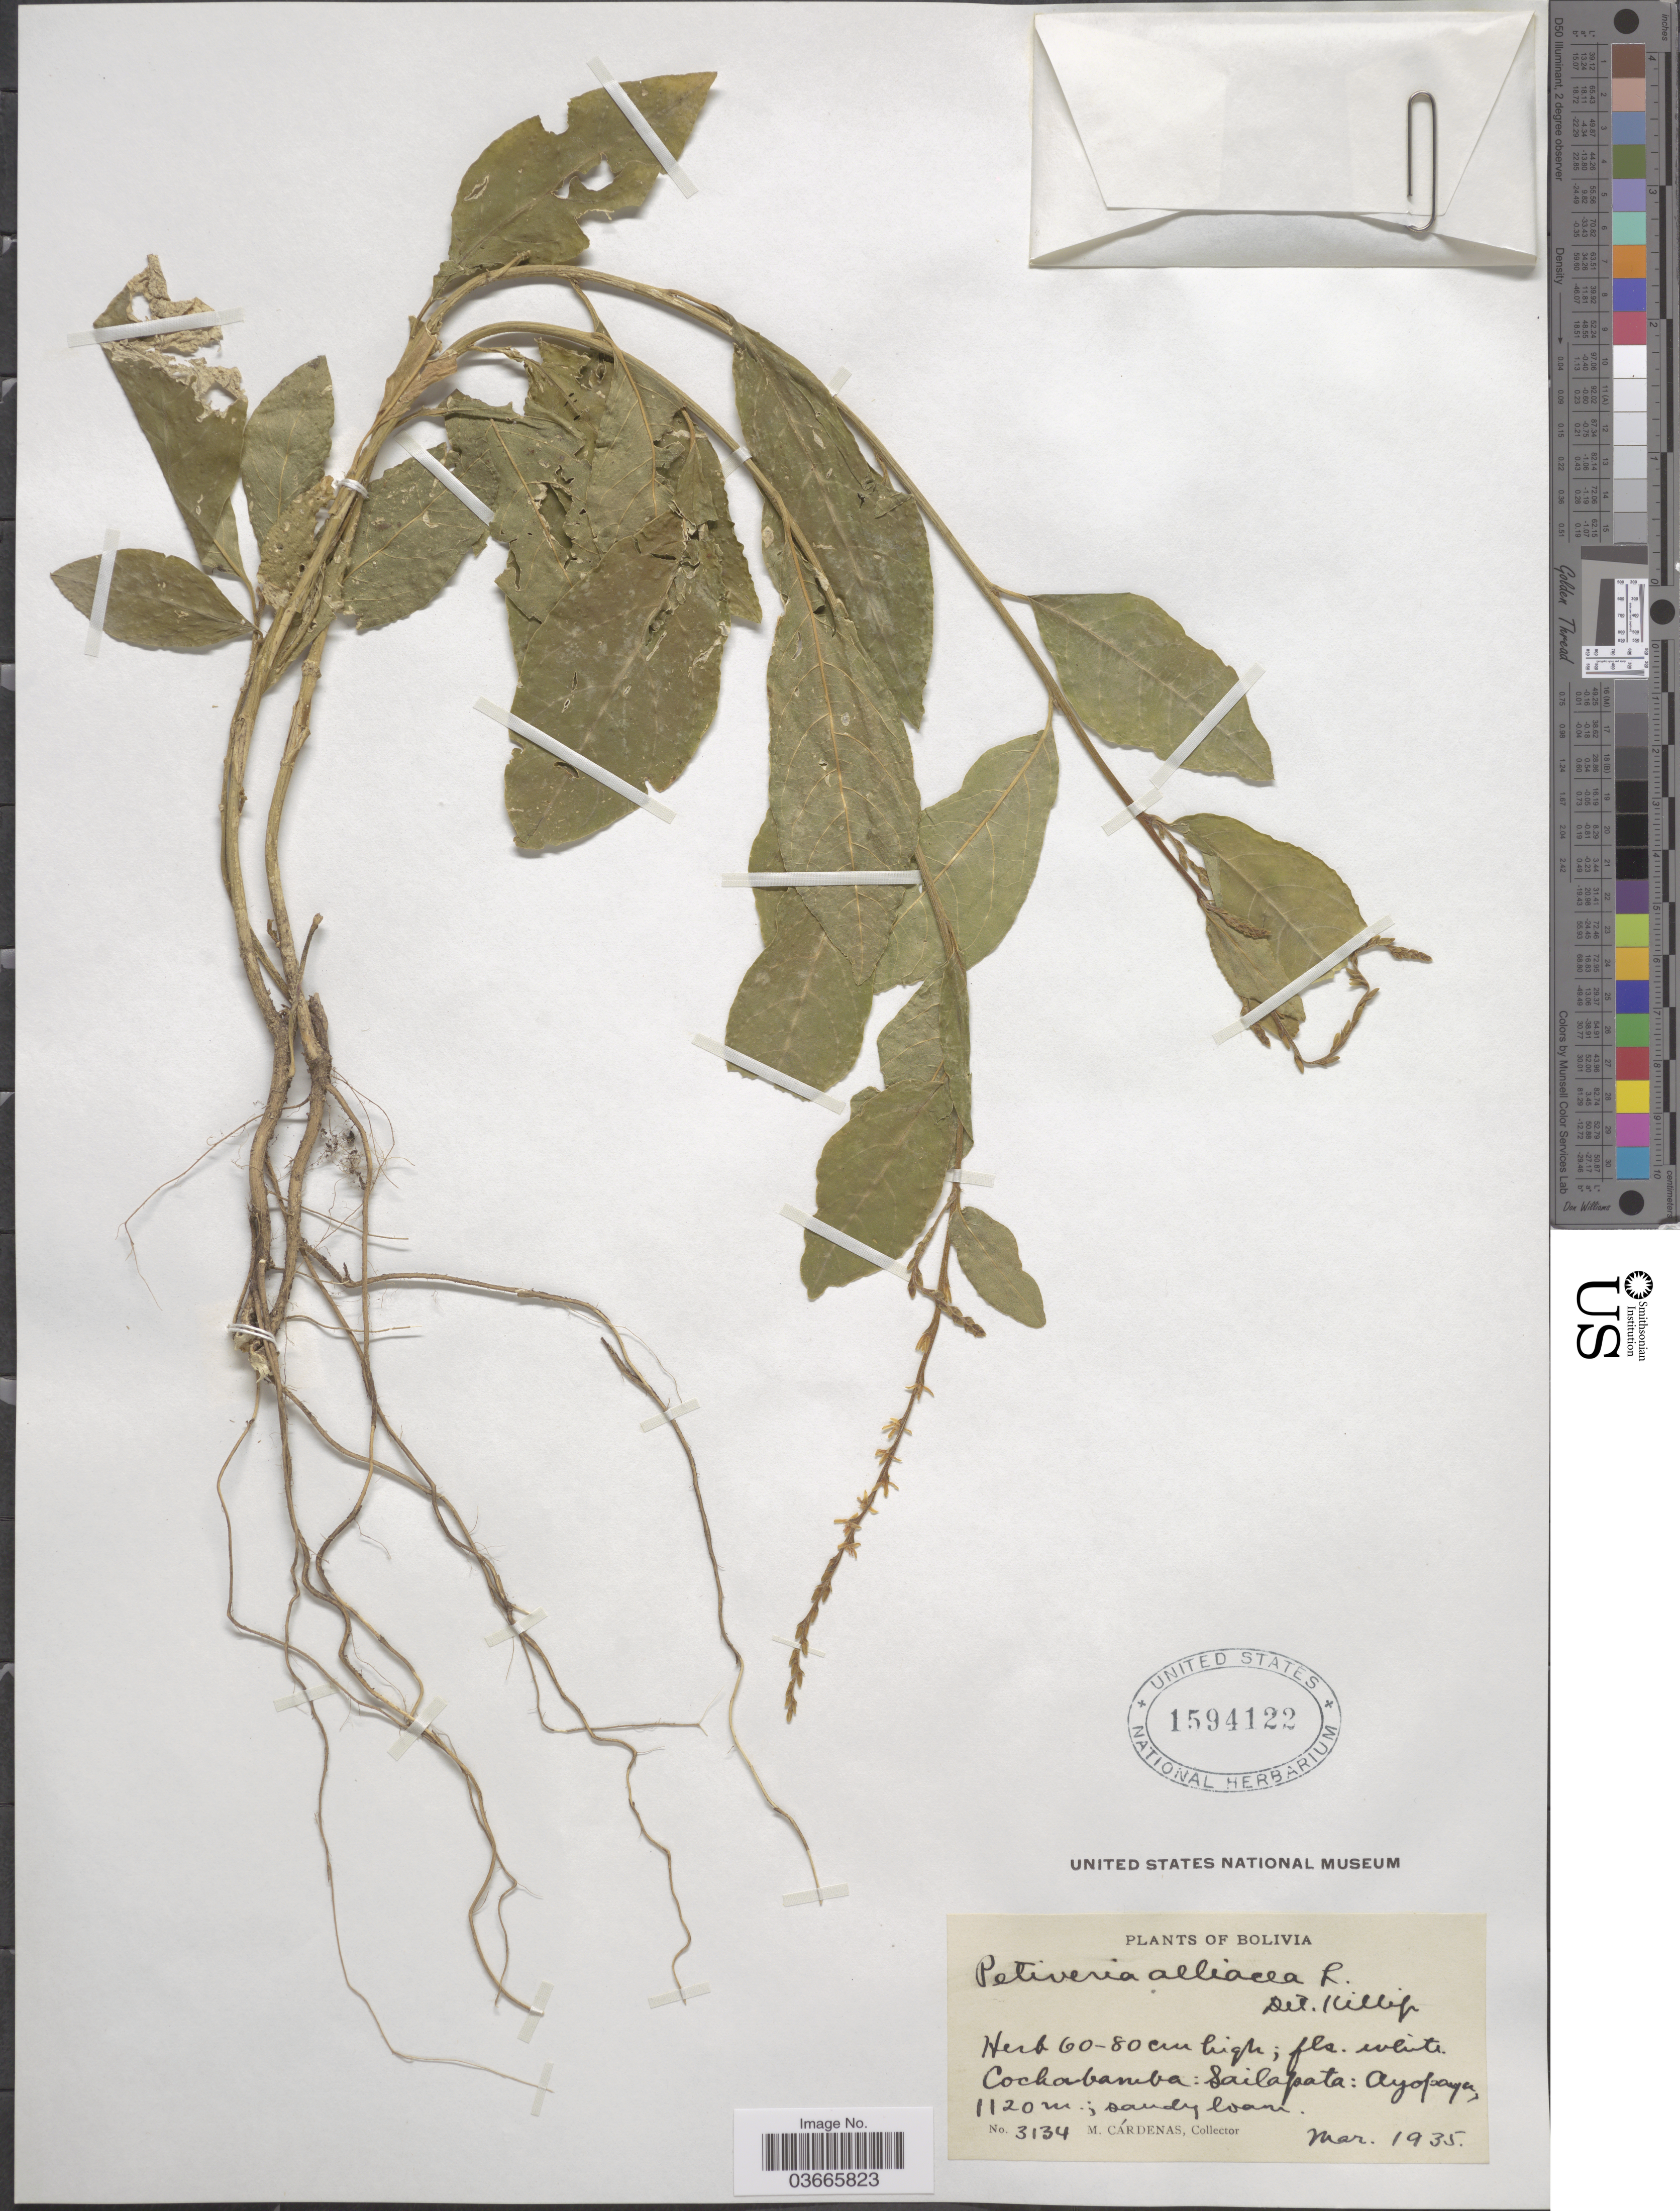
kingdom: Plantae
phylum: Tracheophyta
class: Magnoliopsida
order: Caryophyllales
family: Phytolaccaceae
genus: Petiveria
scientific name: Petiveria alliacea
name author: L.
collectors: M. Cárdenas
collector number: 3134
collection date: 1935-03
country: Bolivia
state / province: Cochabamba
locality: Sailapata: Ayopaya.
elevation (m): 1120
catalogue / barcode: US 1594122